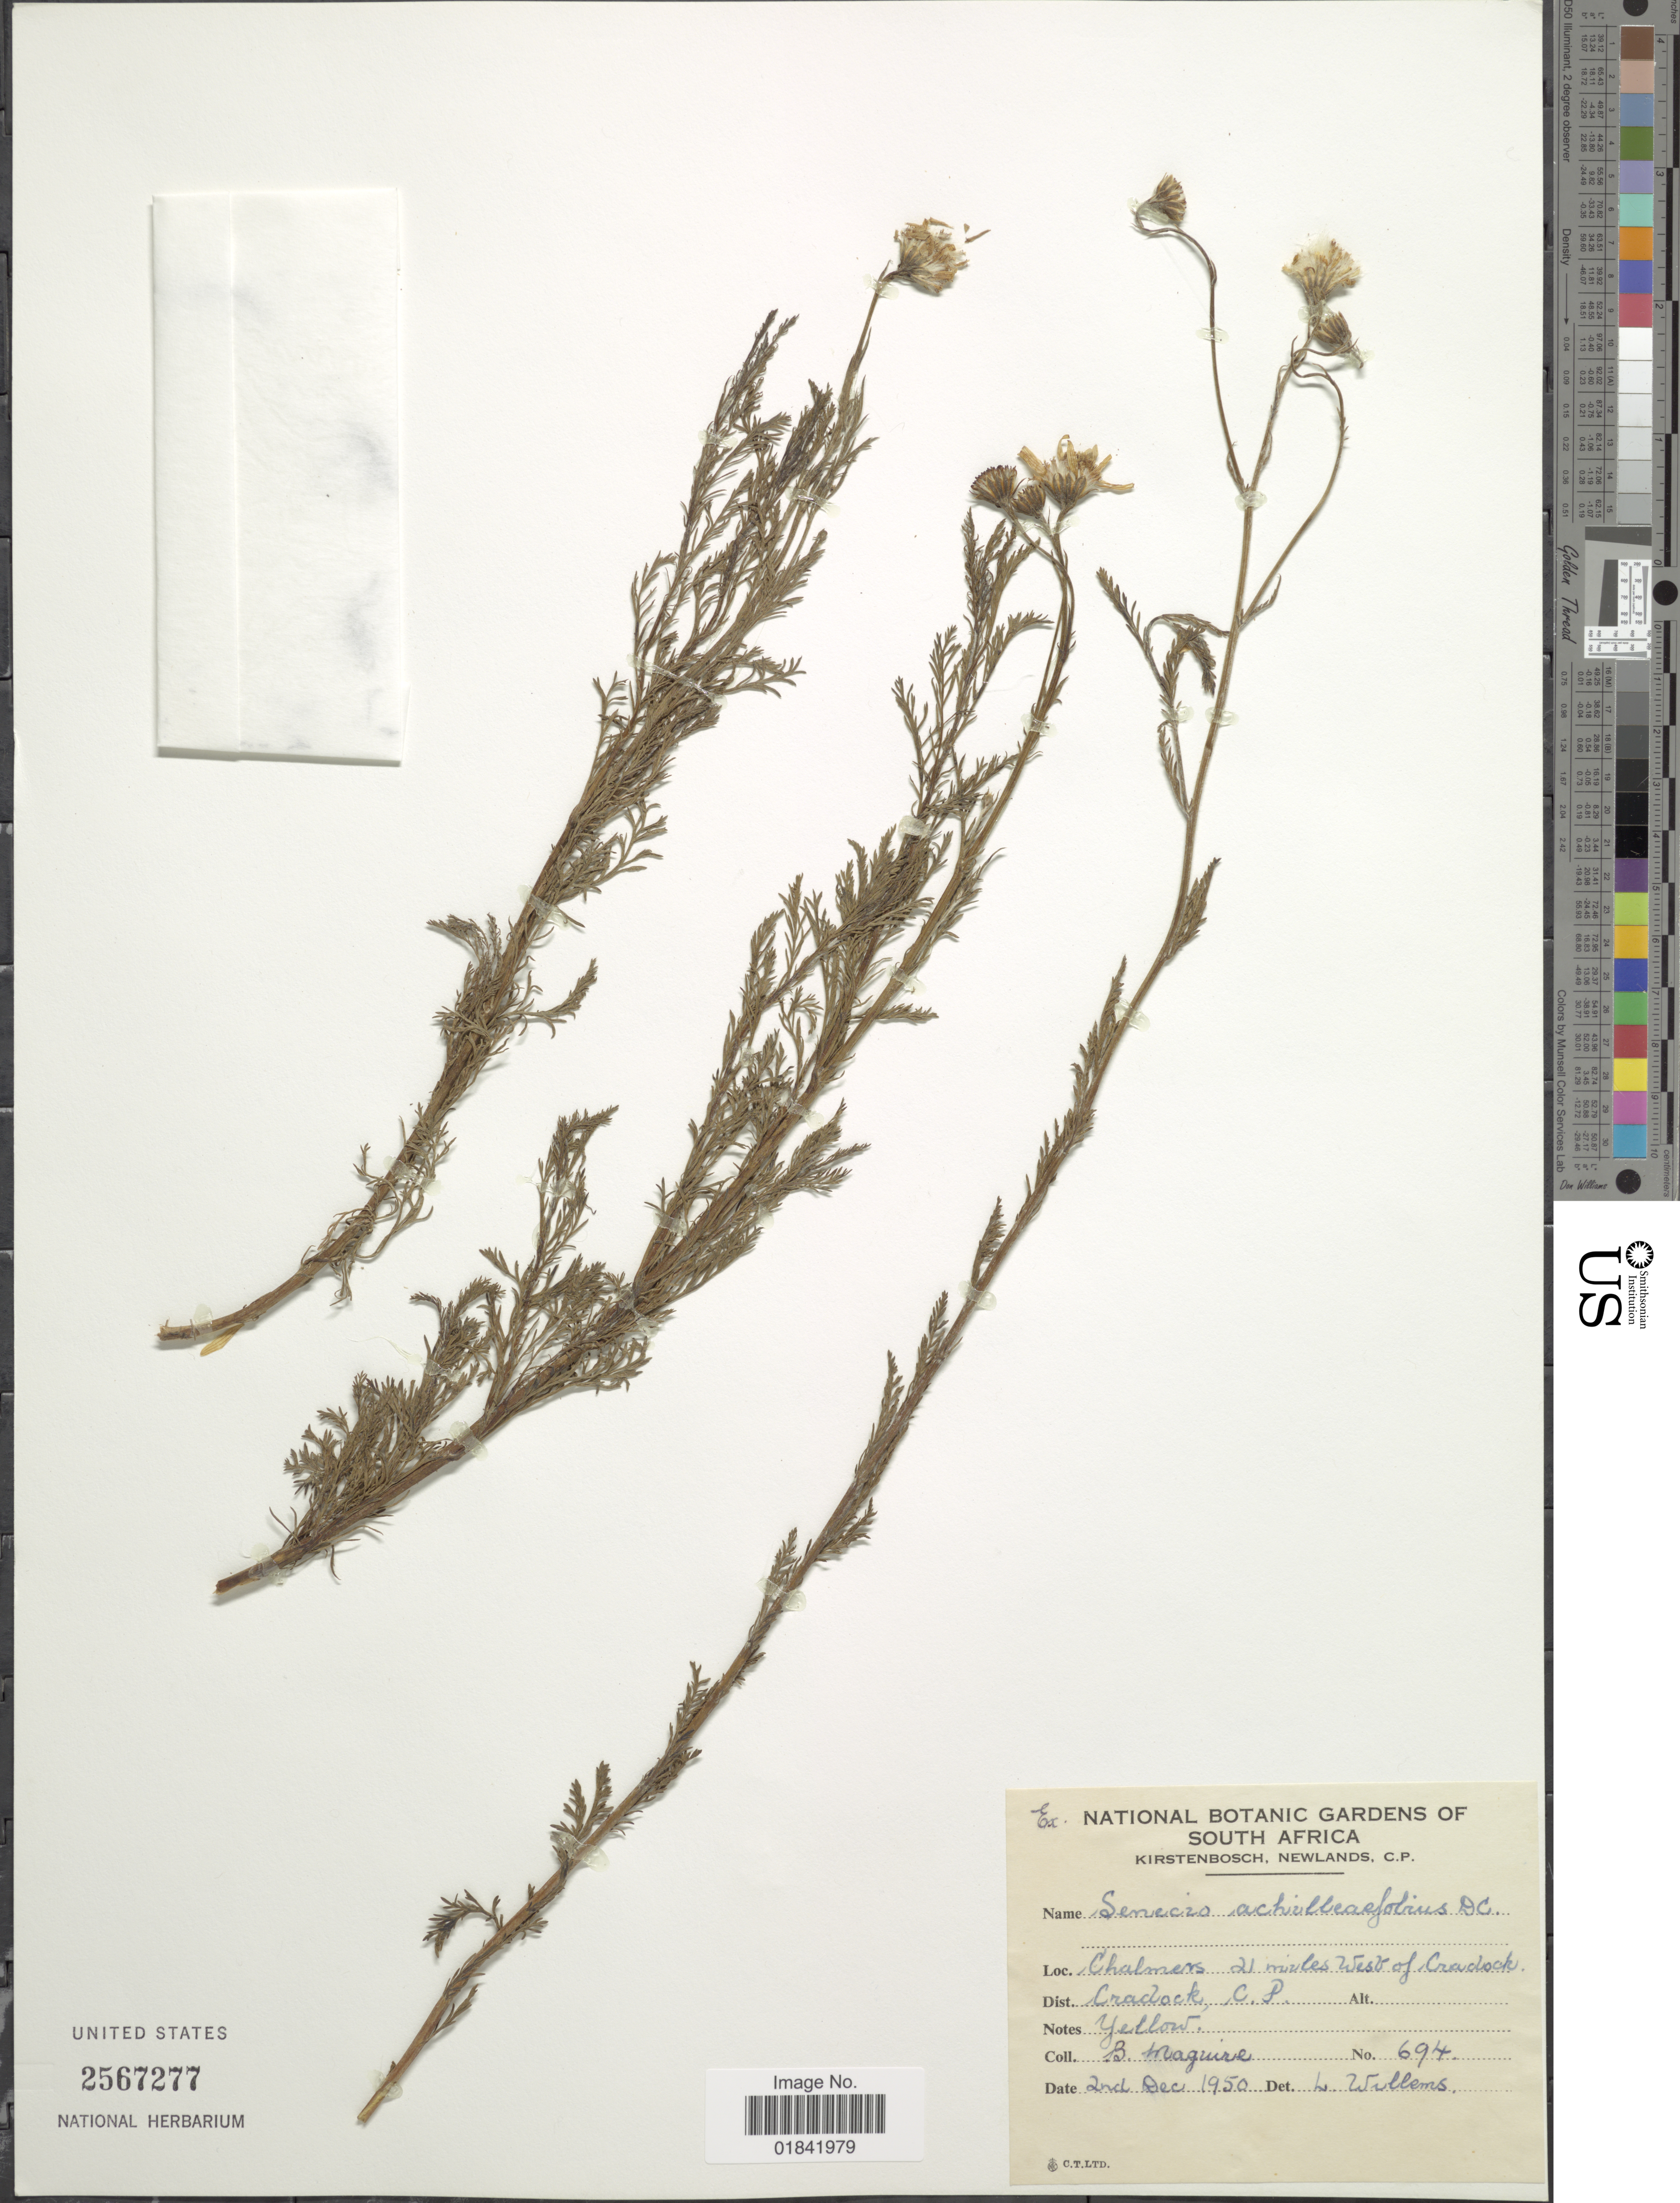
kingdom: Plantae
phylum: Tracheophyta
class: Magnoliopsida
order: Asterales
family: Asteraceae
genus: Senecio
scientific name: Senecio achilleifolius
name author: DC.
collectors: B. Maguire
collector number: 694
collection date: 1950-12-02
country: South Africa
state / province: Eastern Cape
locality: Chalmers 21 miles West of Cradock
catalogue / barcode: US 2567277